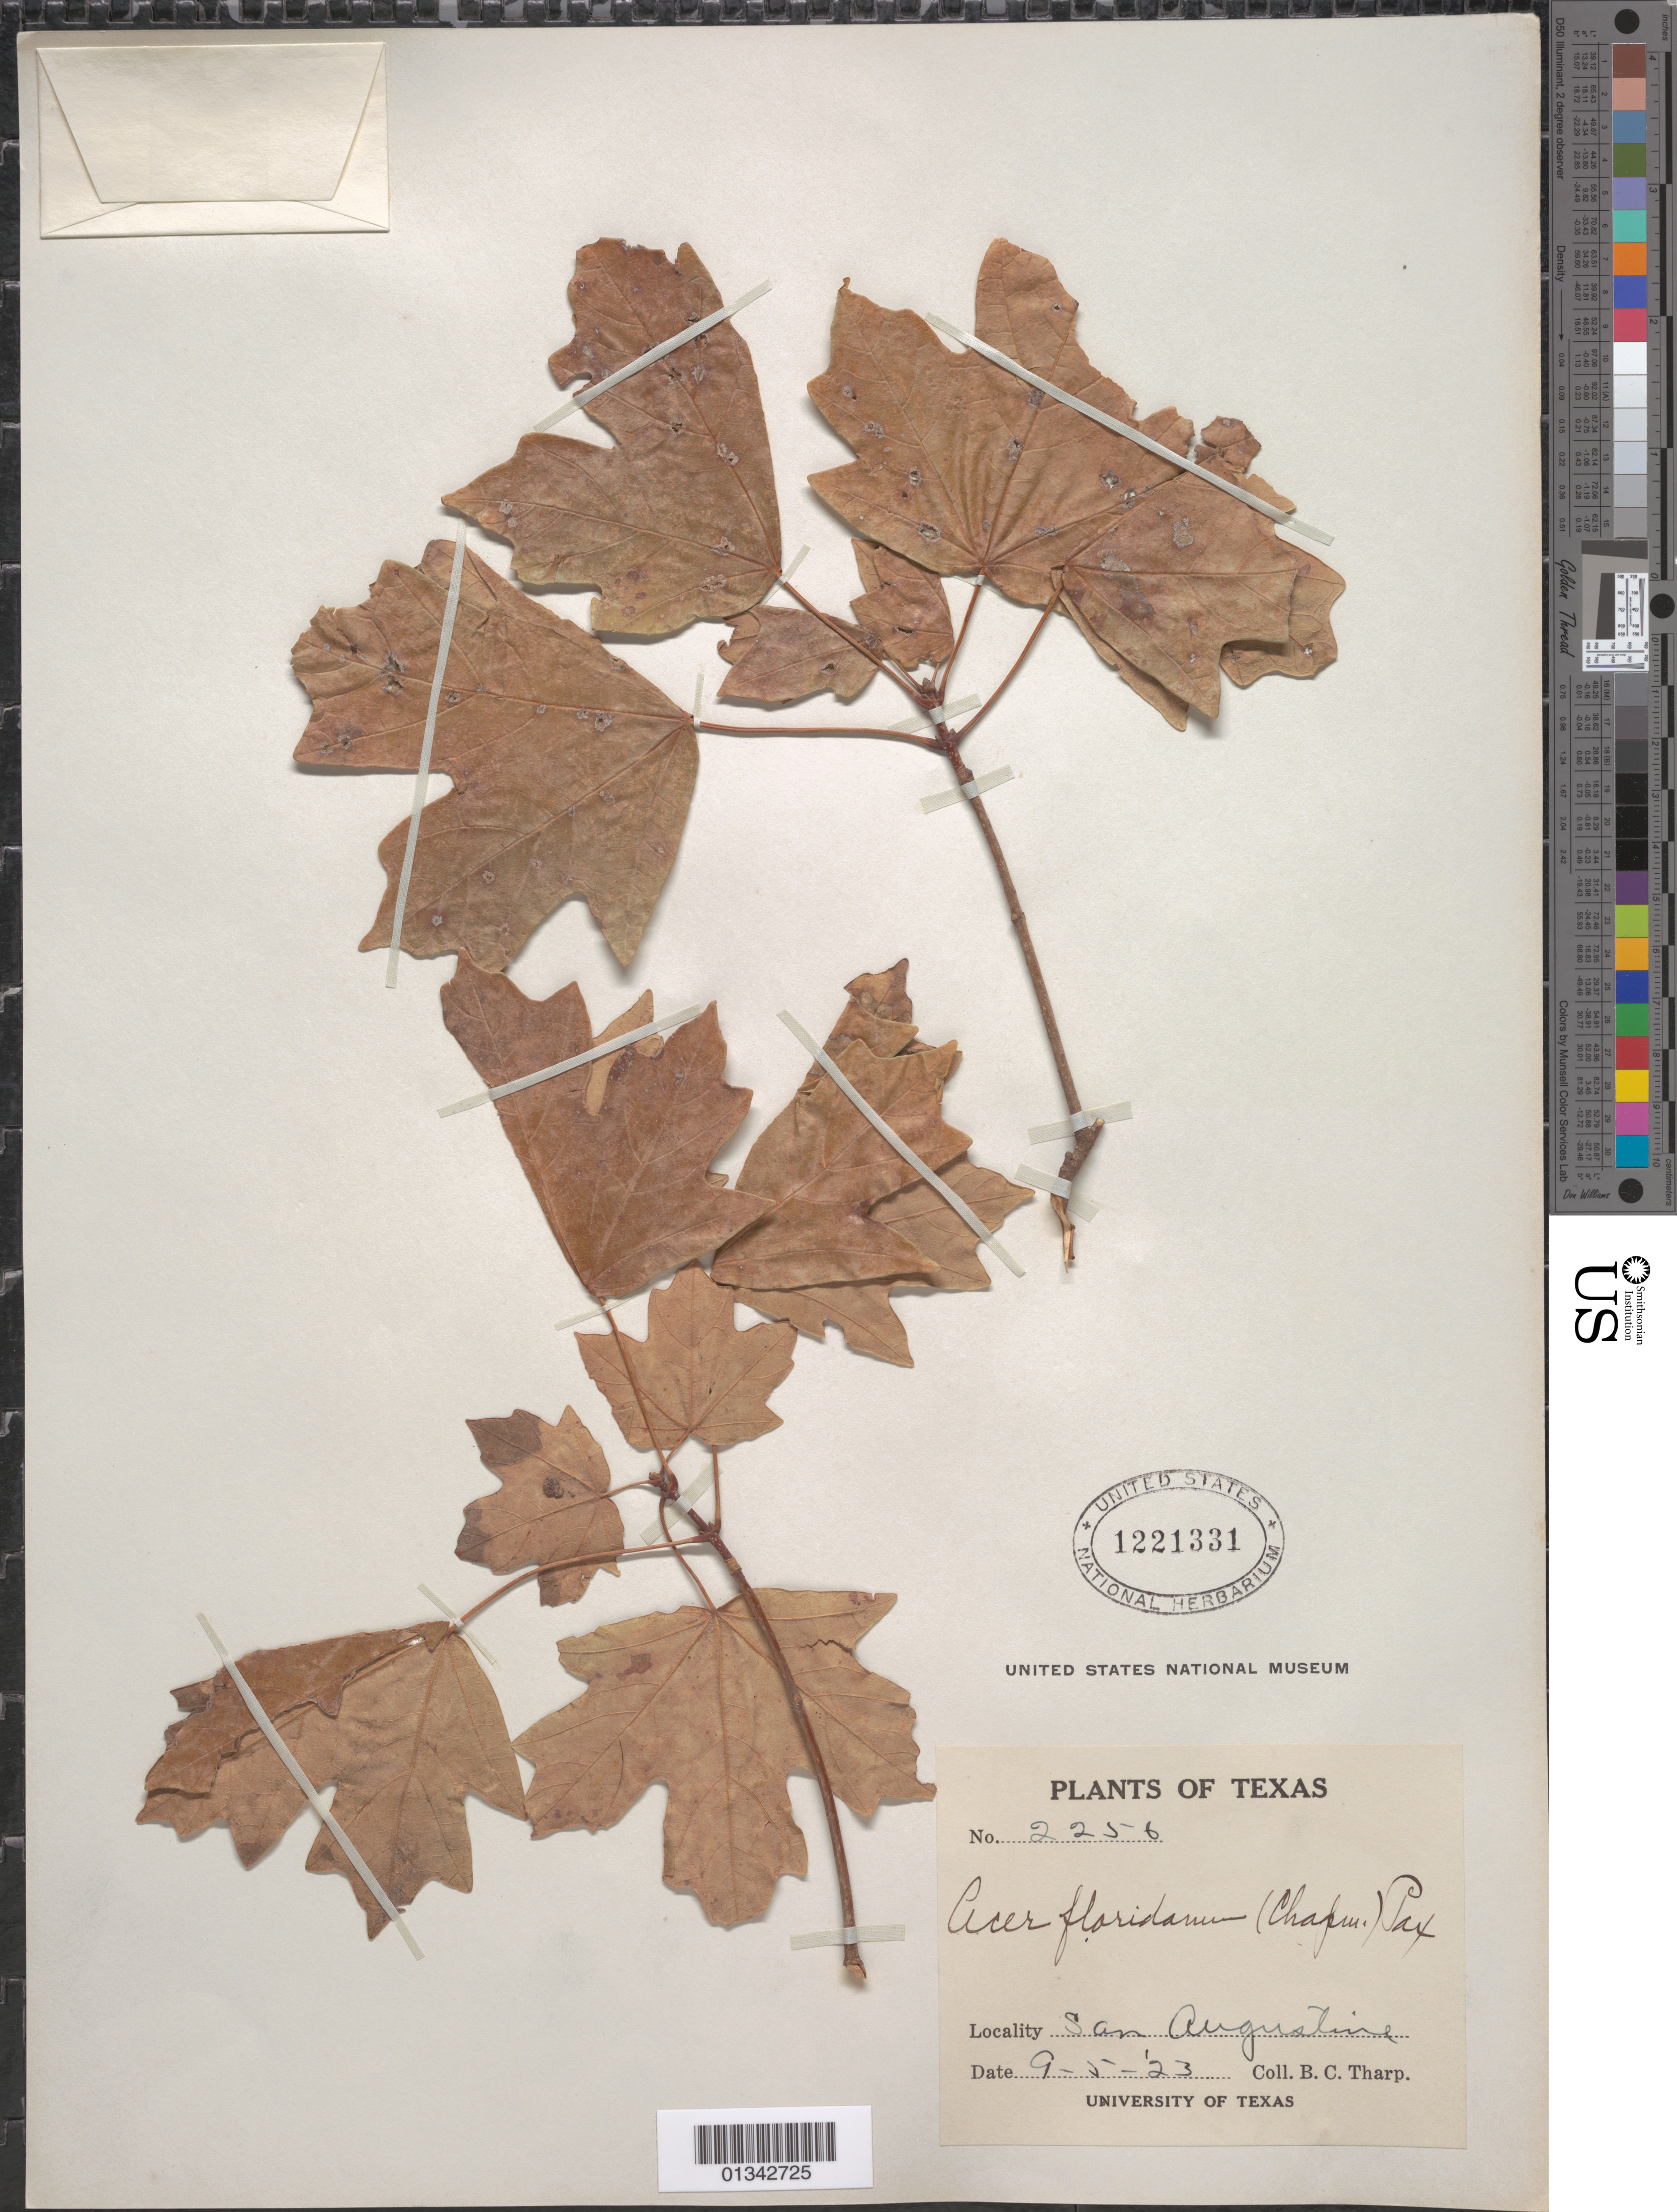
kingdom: Plantae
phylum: Tracheophyta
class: Magnoliopsida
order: Sapindales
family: Sapindaceae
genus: Acer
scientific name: Acer saccharum subsp. floridanum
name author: (Chapm.) Desmarais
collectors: B. C. Tharp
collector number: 2256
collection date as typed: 9-5-'23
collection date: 1923-05-09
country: United States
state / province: Texas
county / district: San Augustine County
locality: San Augustine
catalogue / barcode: US 1221331